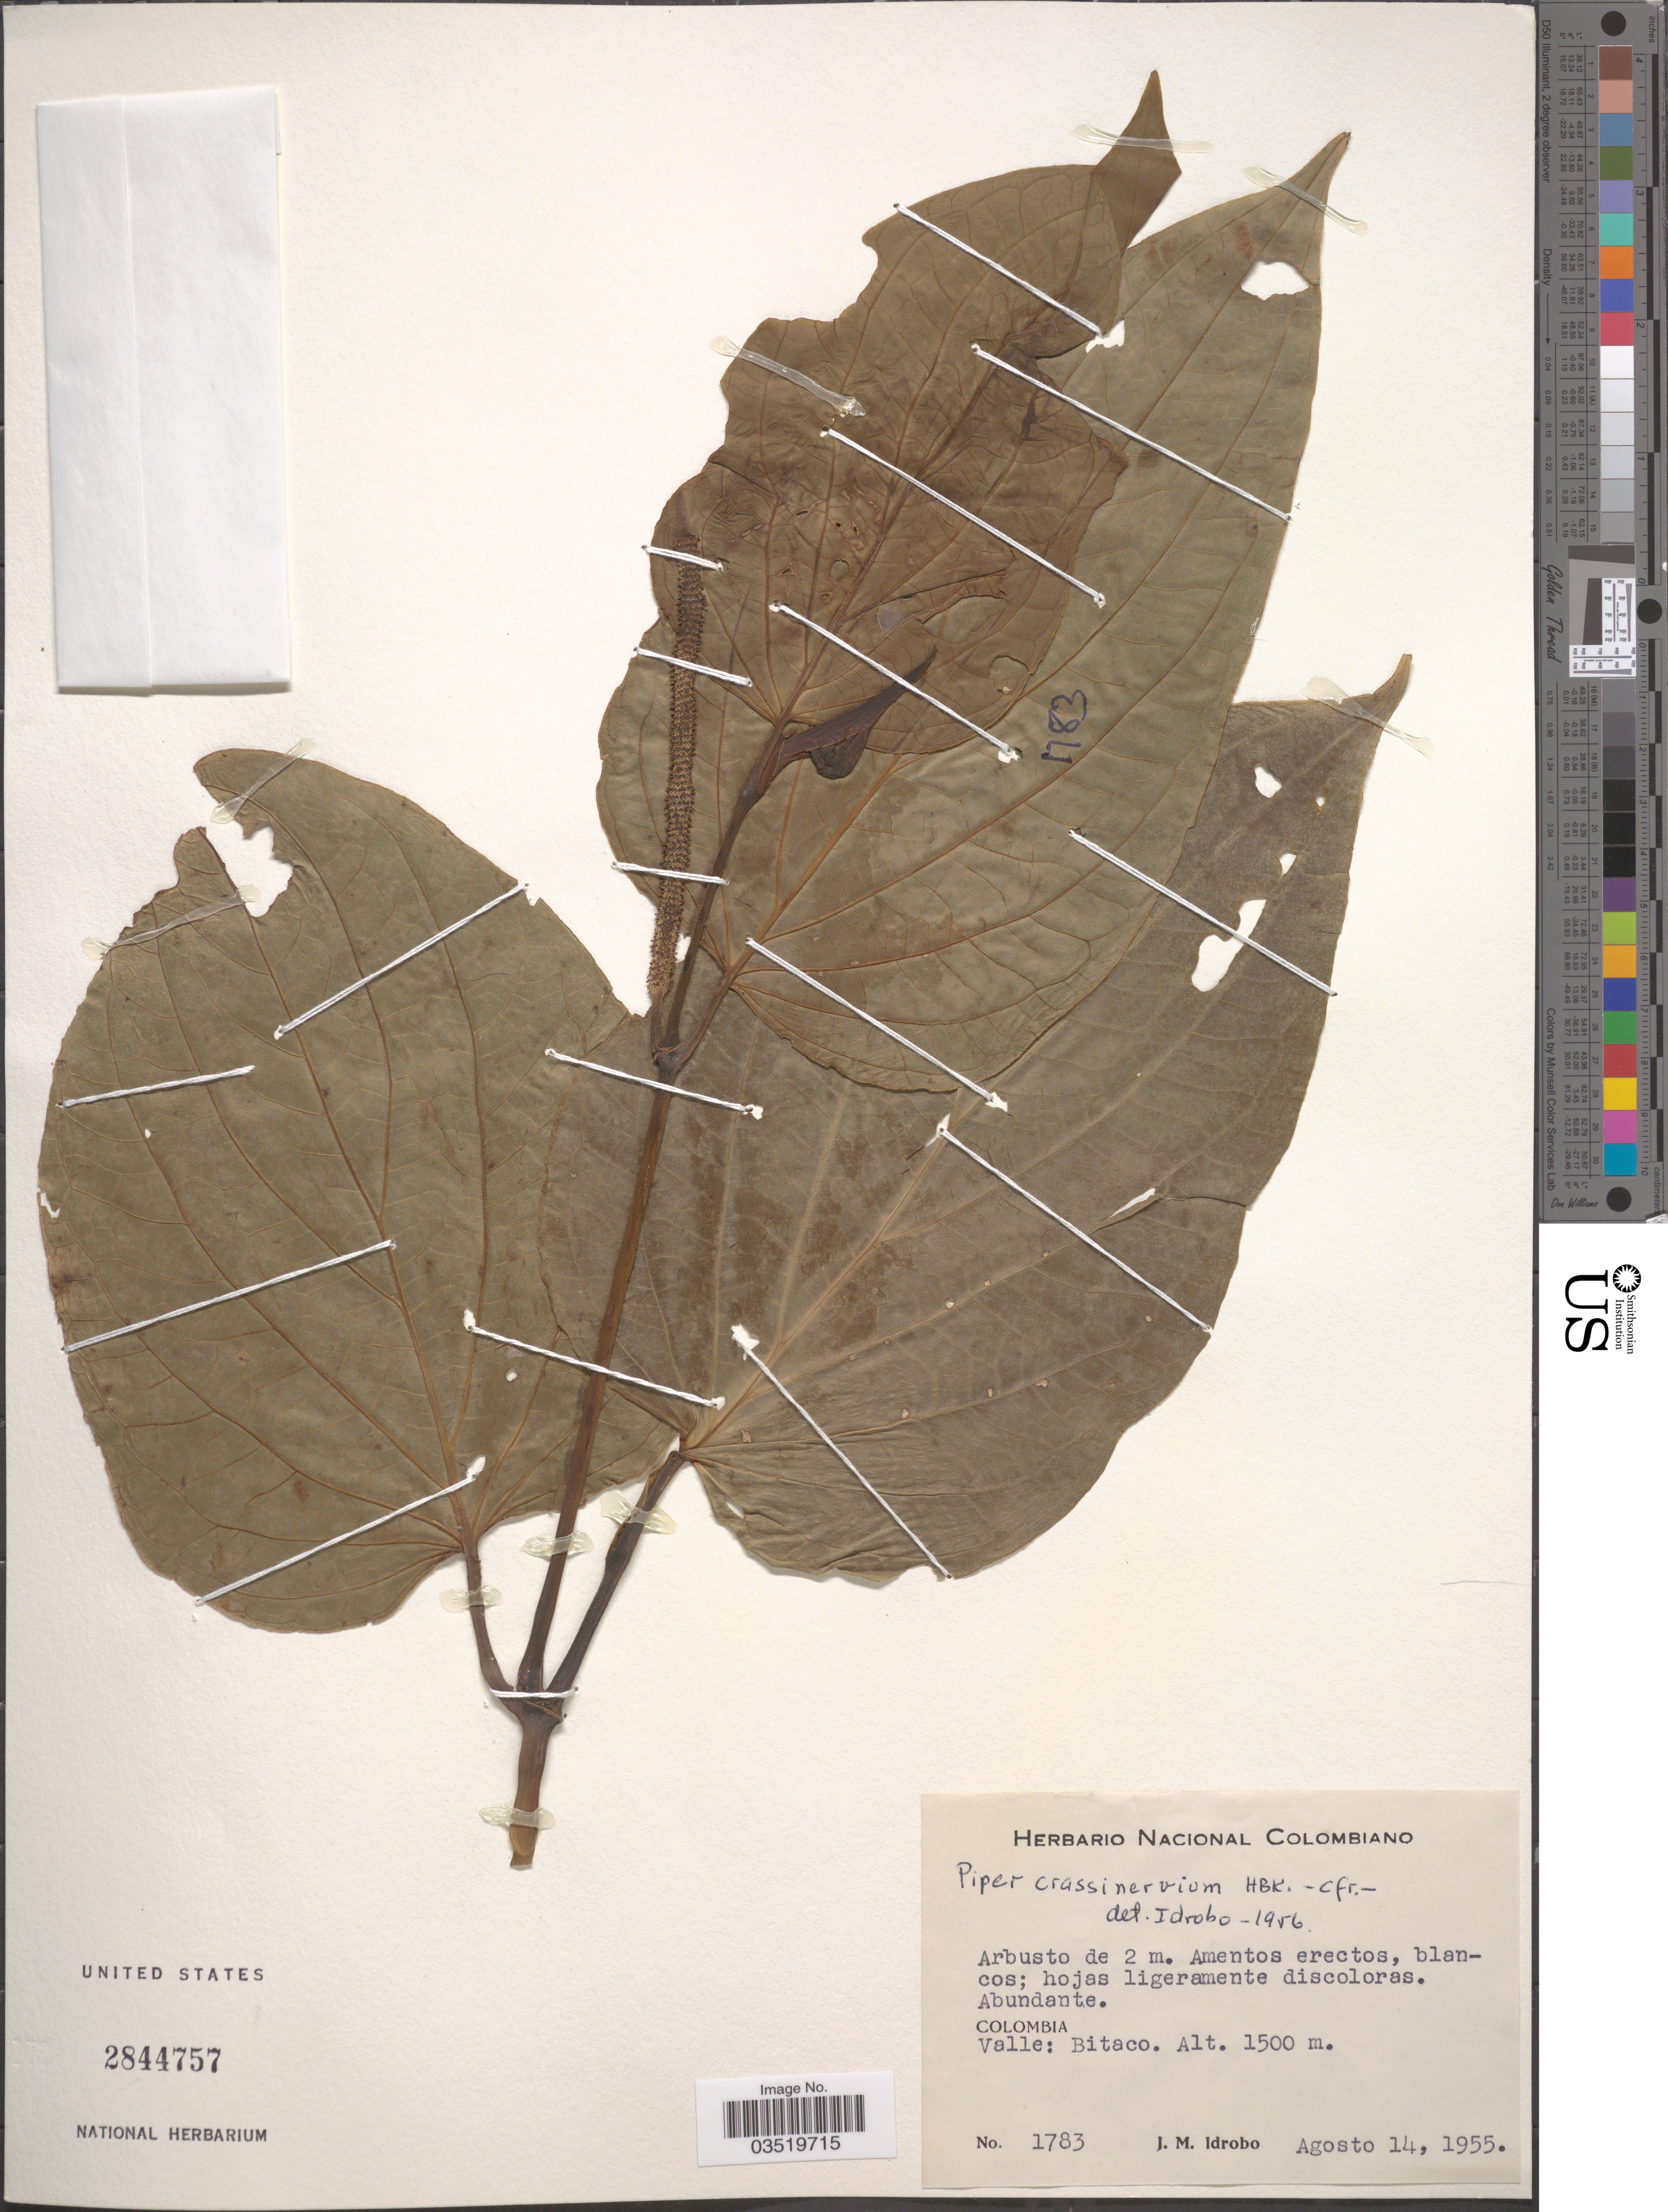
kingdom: Plantae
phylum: Tracheophyta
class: Magnoliopsida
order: Piperales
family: Piperaceae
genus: Piper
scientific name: Piper crassinervium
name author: Kunth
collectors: J. M. Idrobo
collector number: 1783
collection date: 1955-08-14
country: Colombia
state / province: Valle del Cauca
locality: Valle: Bitaco.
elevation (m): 1500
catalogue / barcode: US 2844757